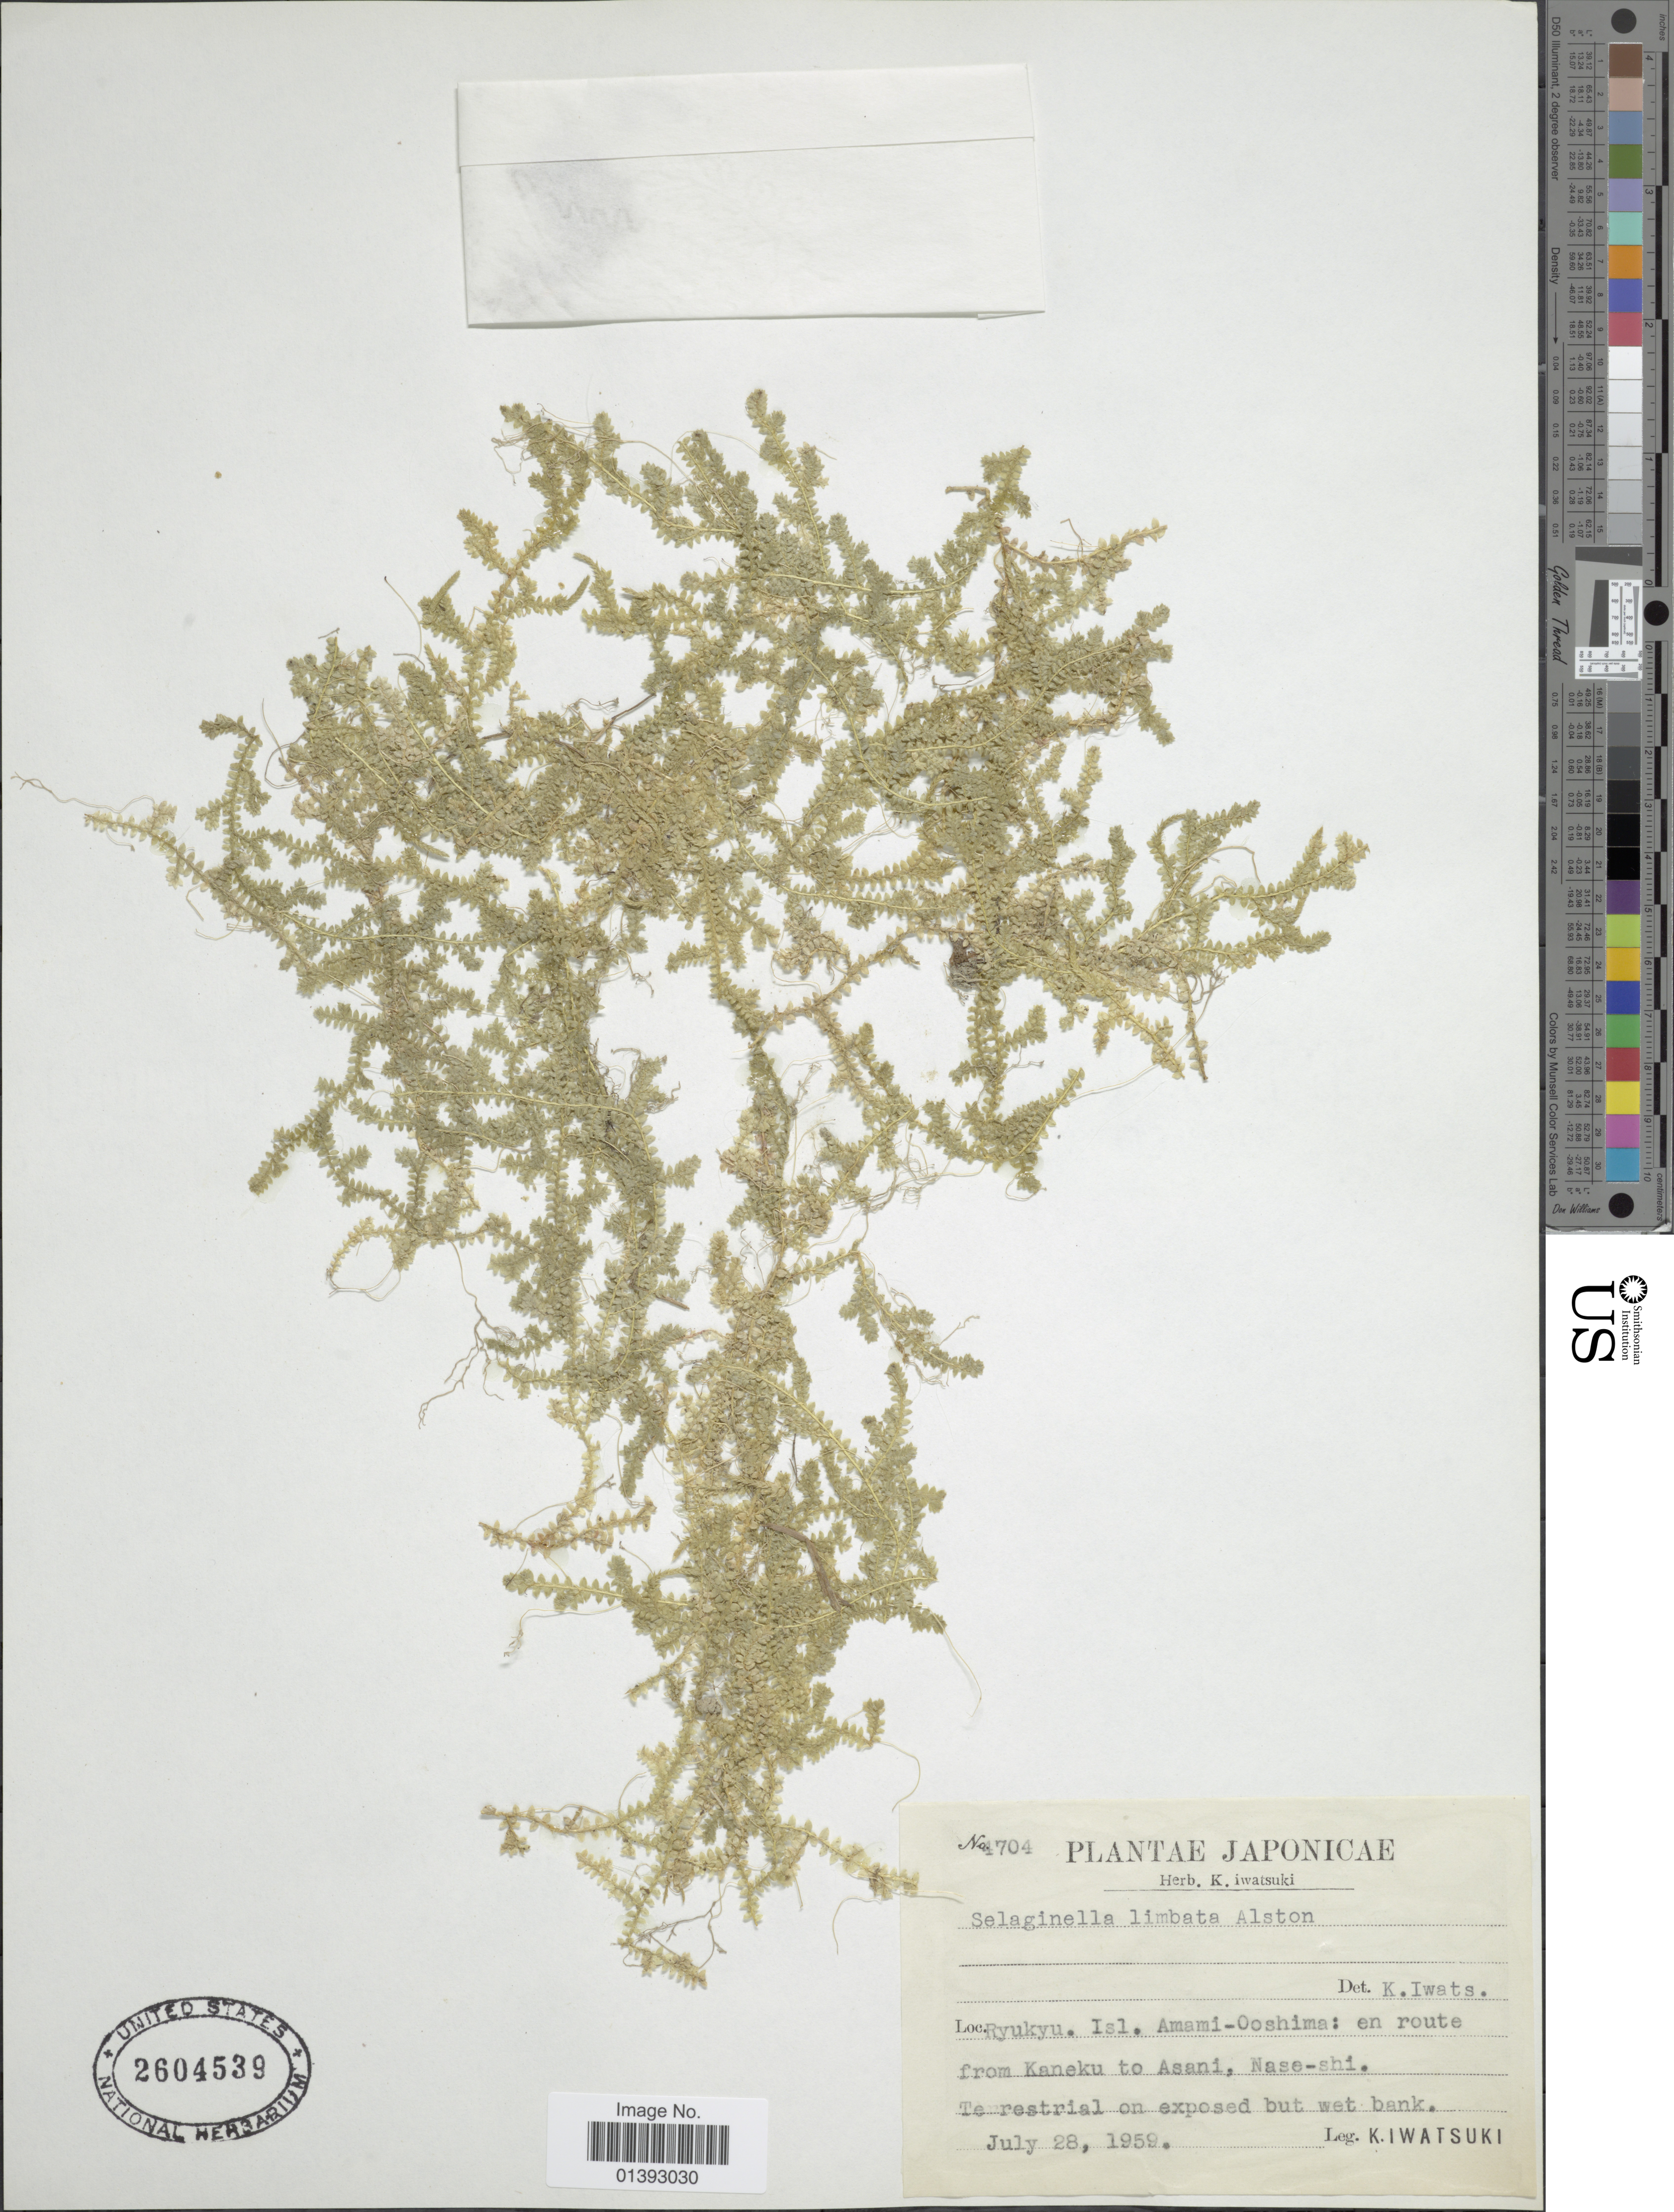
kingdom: Plantae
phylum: Tracheophyta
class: Lycopodiopsida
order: Selaginellales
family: Selaginellaceae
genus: Selaginella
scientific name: Selaginella limbata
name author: Alston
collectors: K. Iwatsuki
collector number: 4704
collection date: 1959-07-28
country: Japan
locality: Ryukyu Isl. Amami-Ooshima: en route from Kaneku to Asani, Nasi-shi. Terrestrial on exposed but wet bank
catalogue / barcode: US 2604539